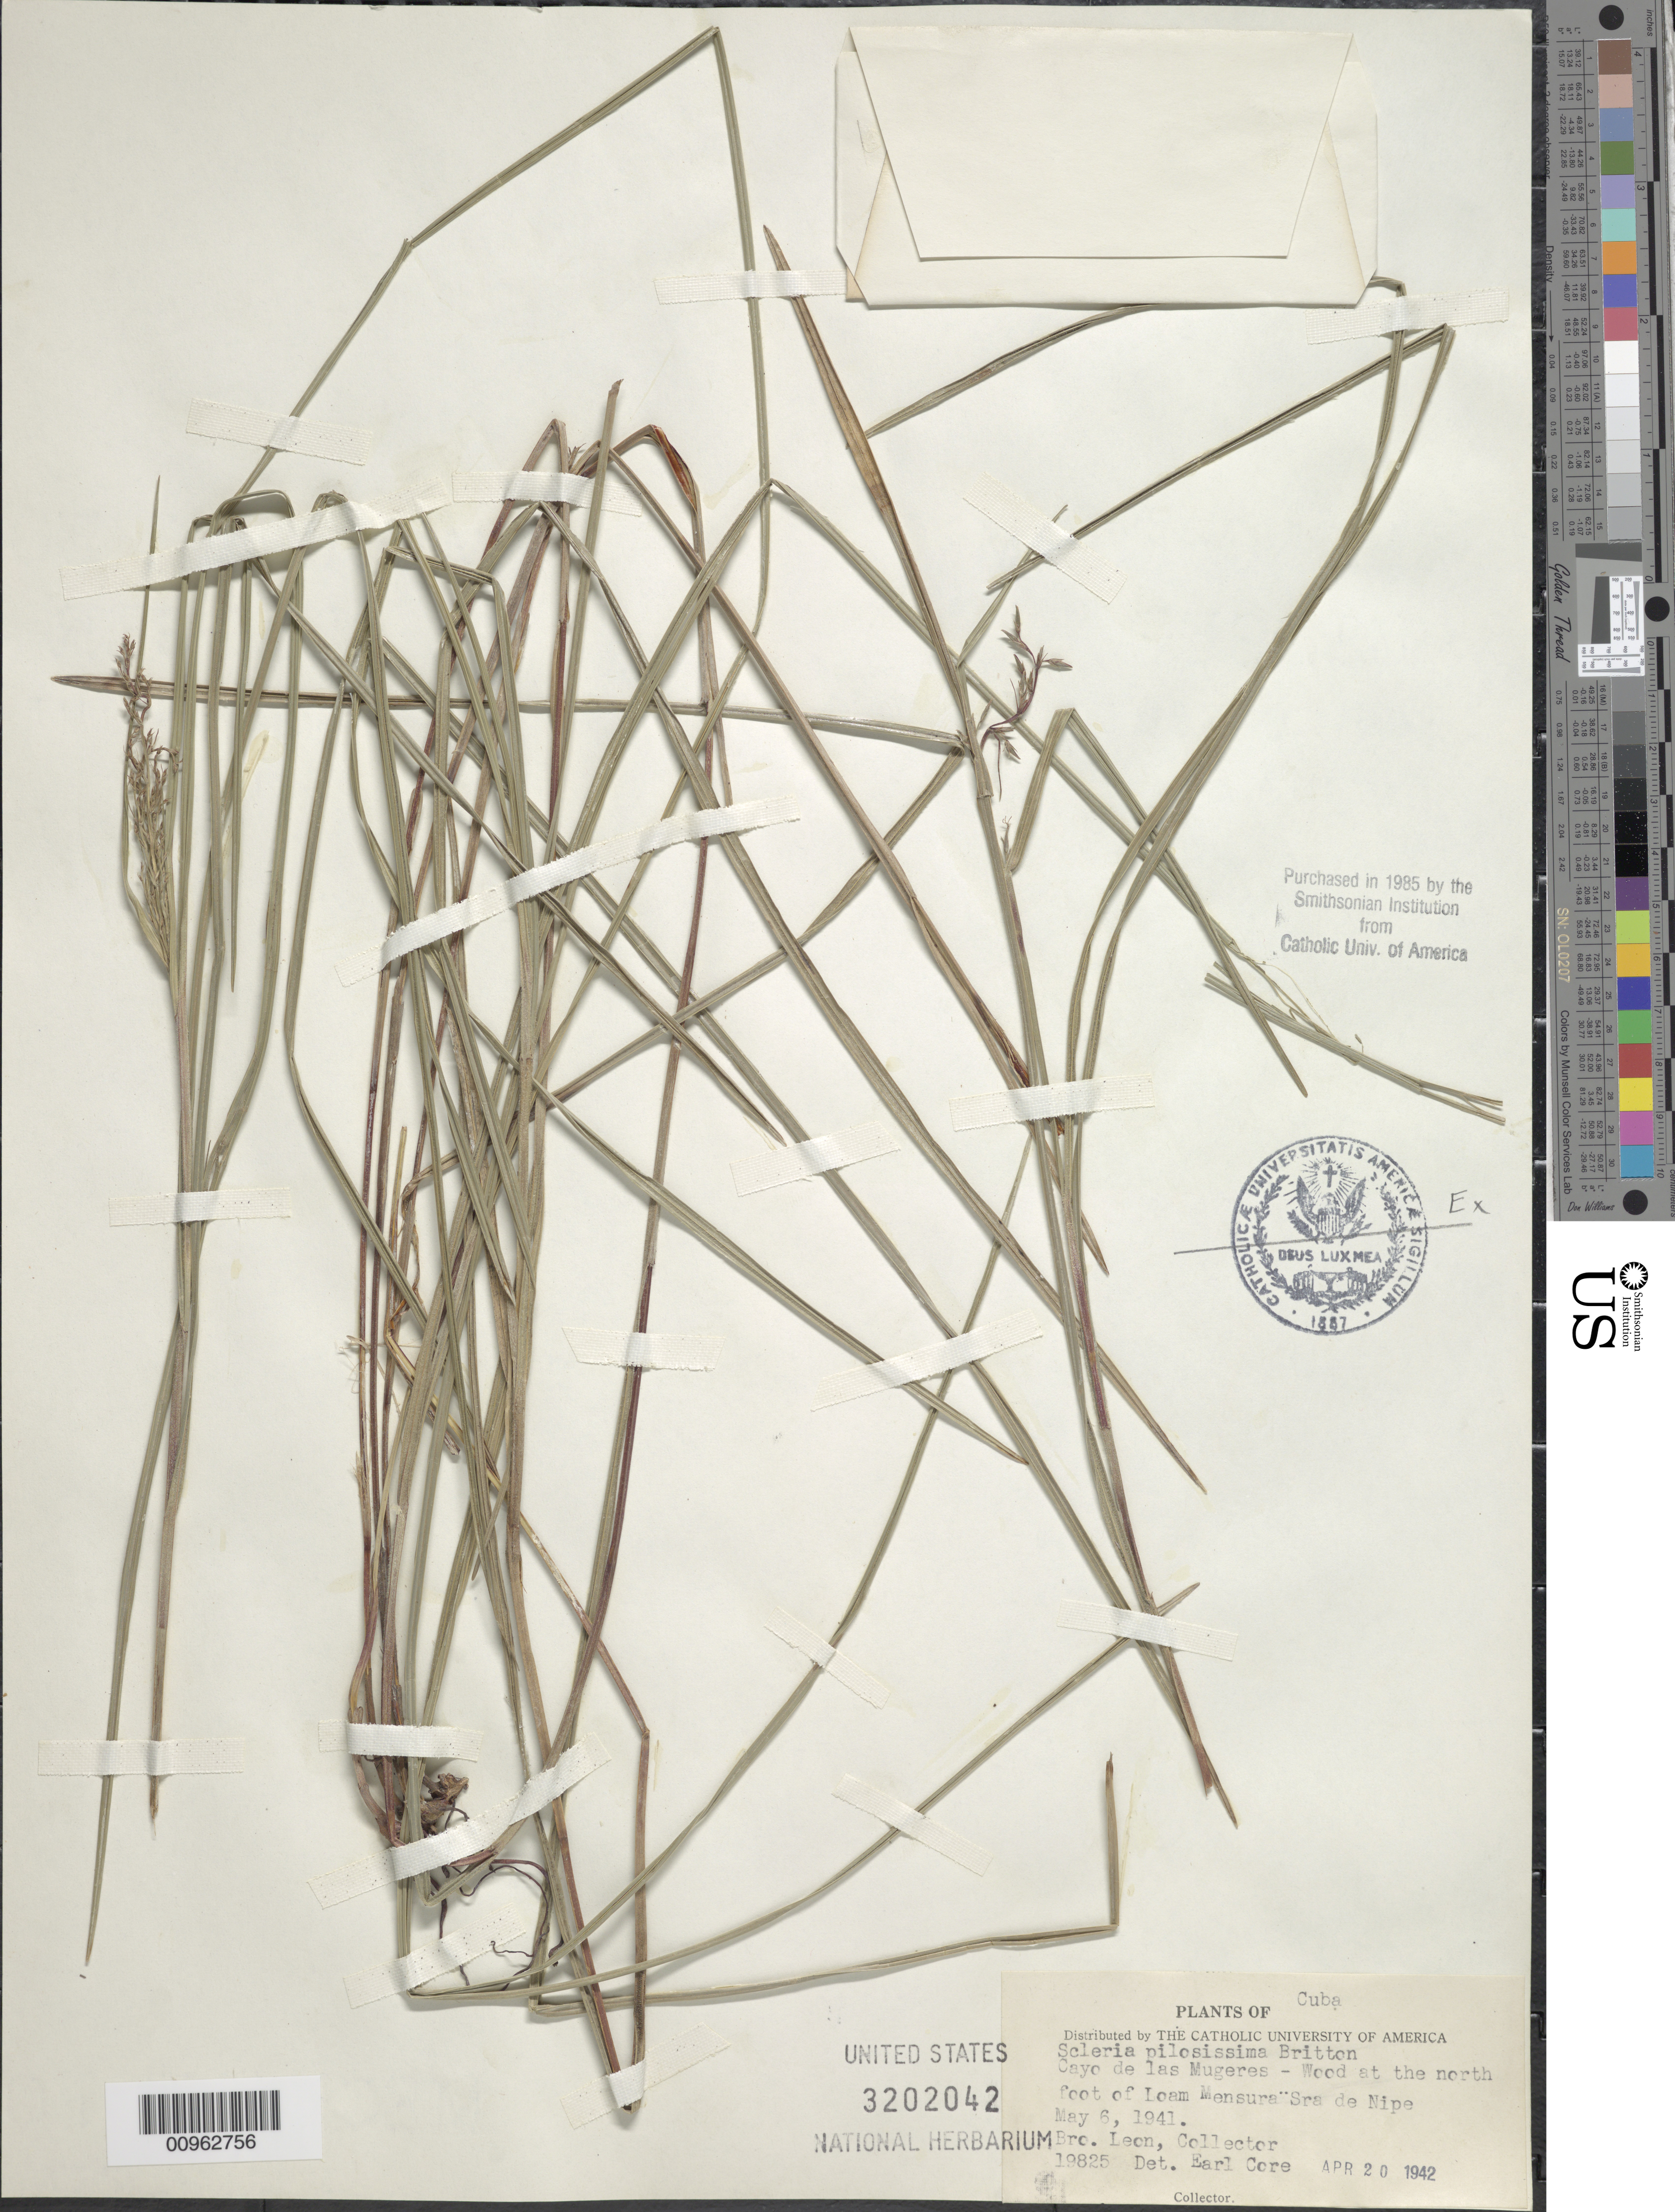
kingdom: Plantae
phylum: Tracheophyta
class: Liliopsida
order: Poales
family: Cyperaceae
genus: Scleria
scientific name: Scleria pilosissima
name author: Britton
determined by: Core, E. L.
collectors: Bro. León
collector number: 19825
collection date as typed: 06 May 1941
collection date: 1941-05-06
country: Cuba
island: Cuba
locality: Cayo de las Mugeres, at the north foot of Loma Mensura, Sierra de Nipe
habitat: Wood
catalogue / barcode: US 3202042